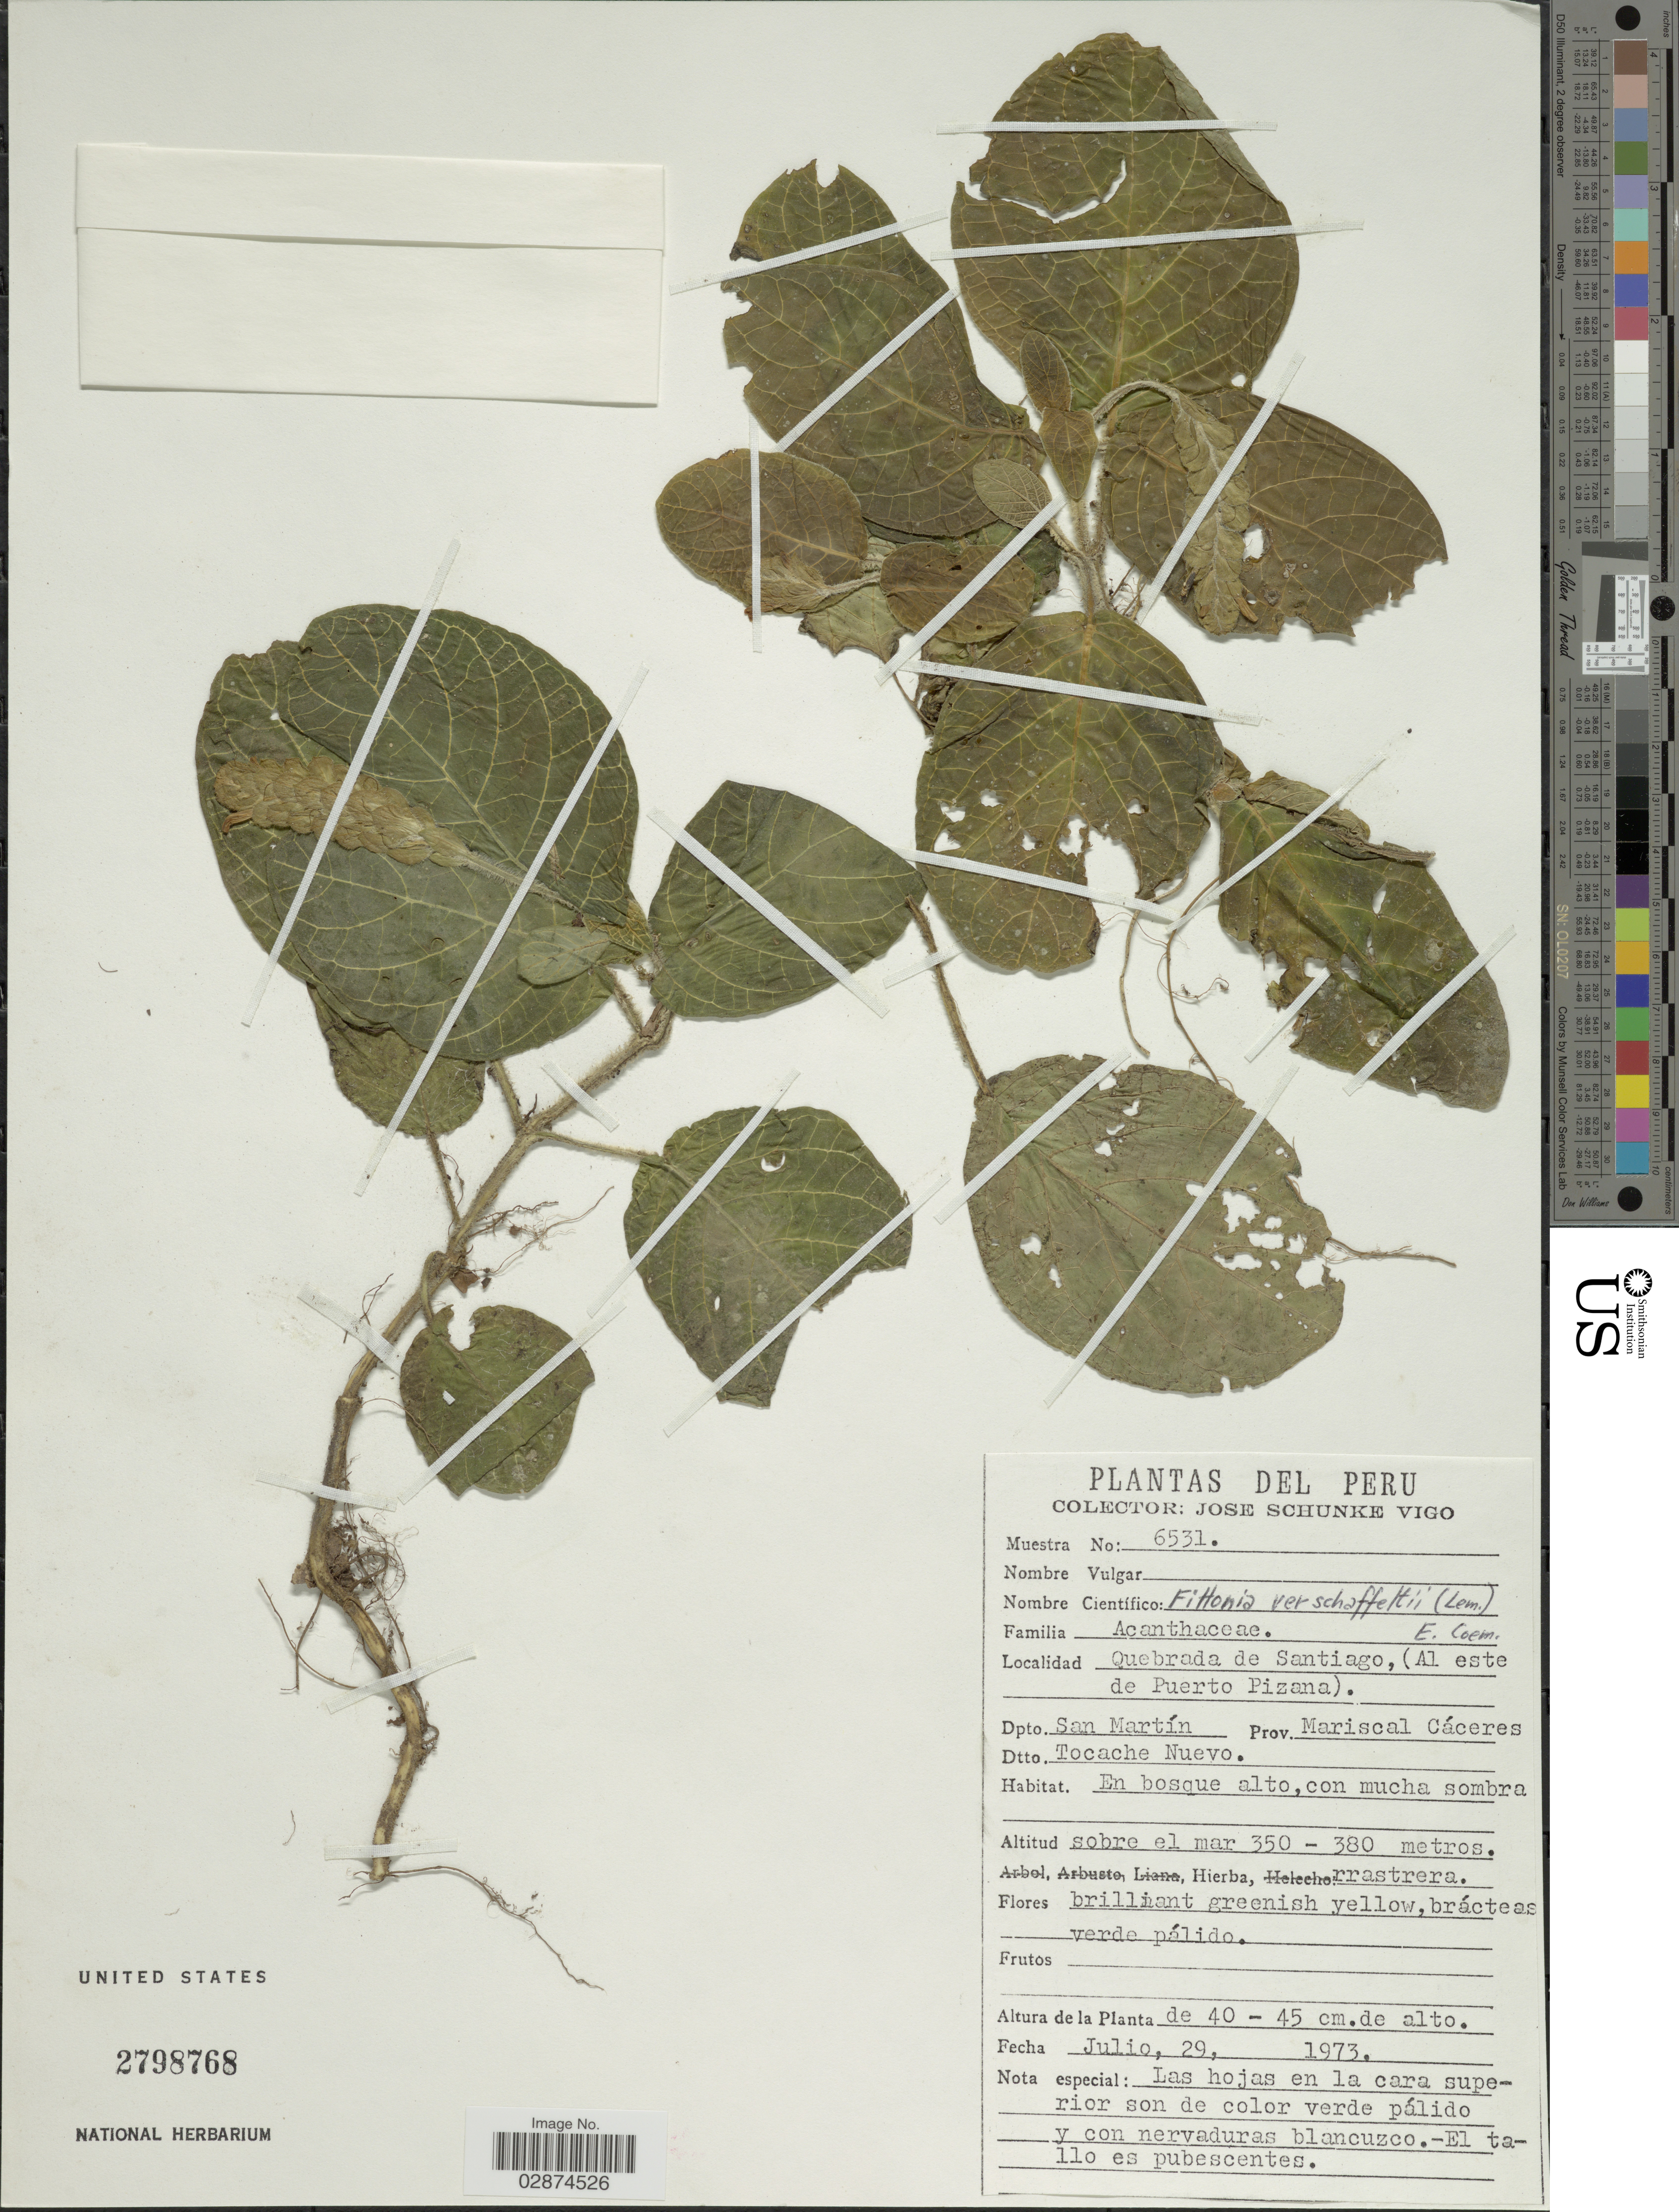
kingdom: Plantae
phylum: Tracheophyta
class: Magnoliopsida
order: Lamiales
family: Acanthaceae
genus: Fittonia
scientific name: Fittonia albivenis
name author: (Lindl. ex Veitch) Brummitt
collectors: J. Schunke Vigo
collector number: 6531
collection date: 1973-07-29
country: Peru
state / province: San Martín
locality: Quebrada de Santiago, (Al este de Puerto Pizana). Dpto. San Martín, Prov. Mariscal Cáceres. Dtto. Tocache Nuevo.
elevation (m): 350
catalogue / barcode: US 2798768